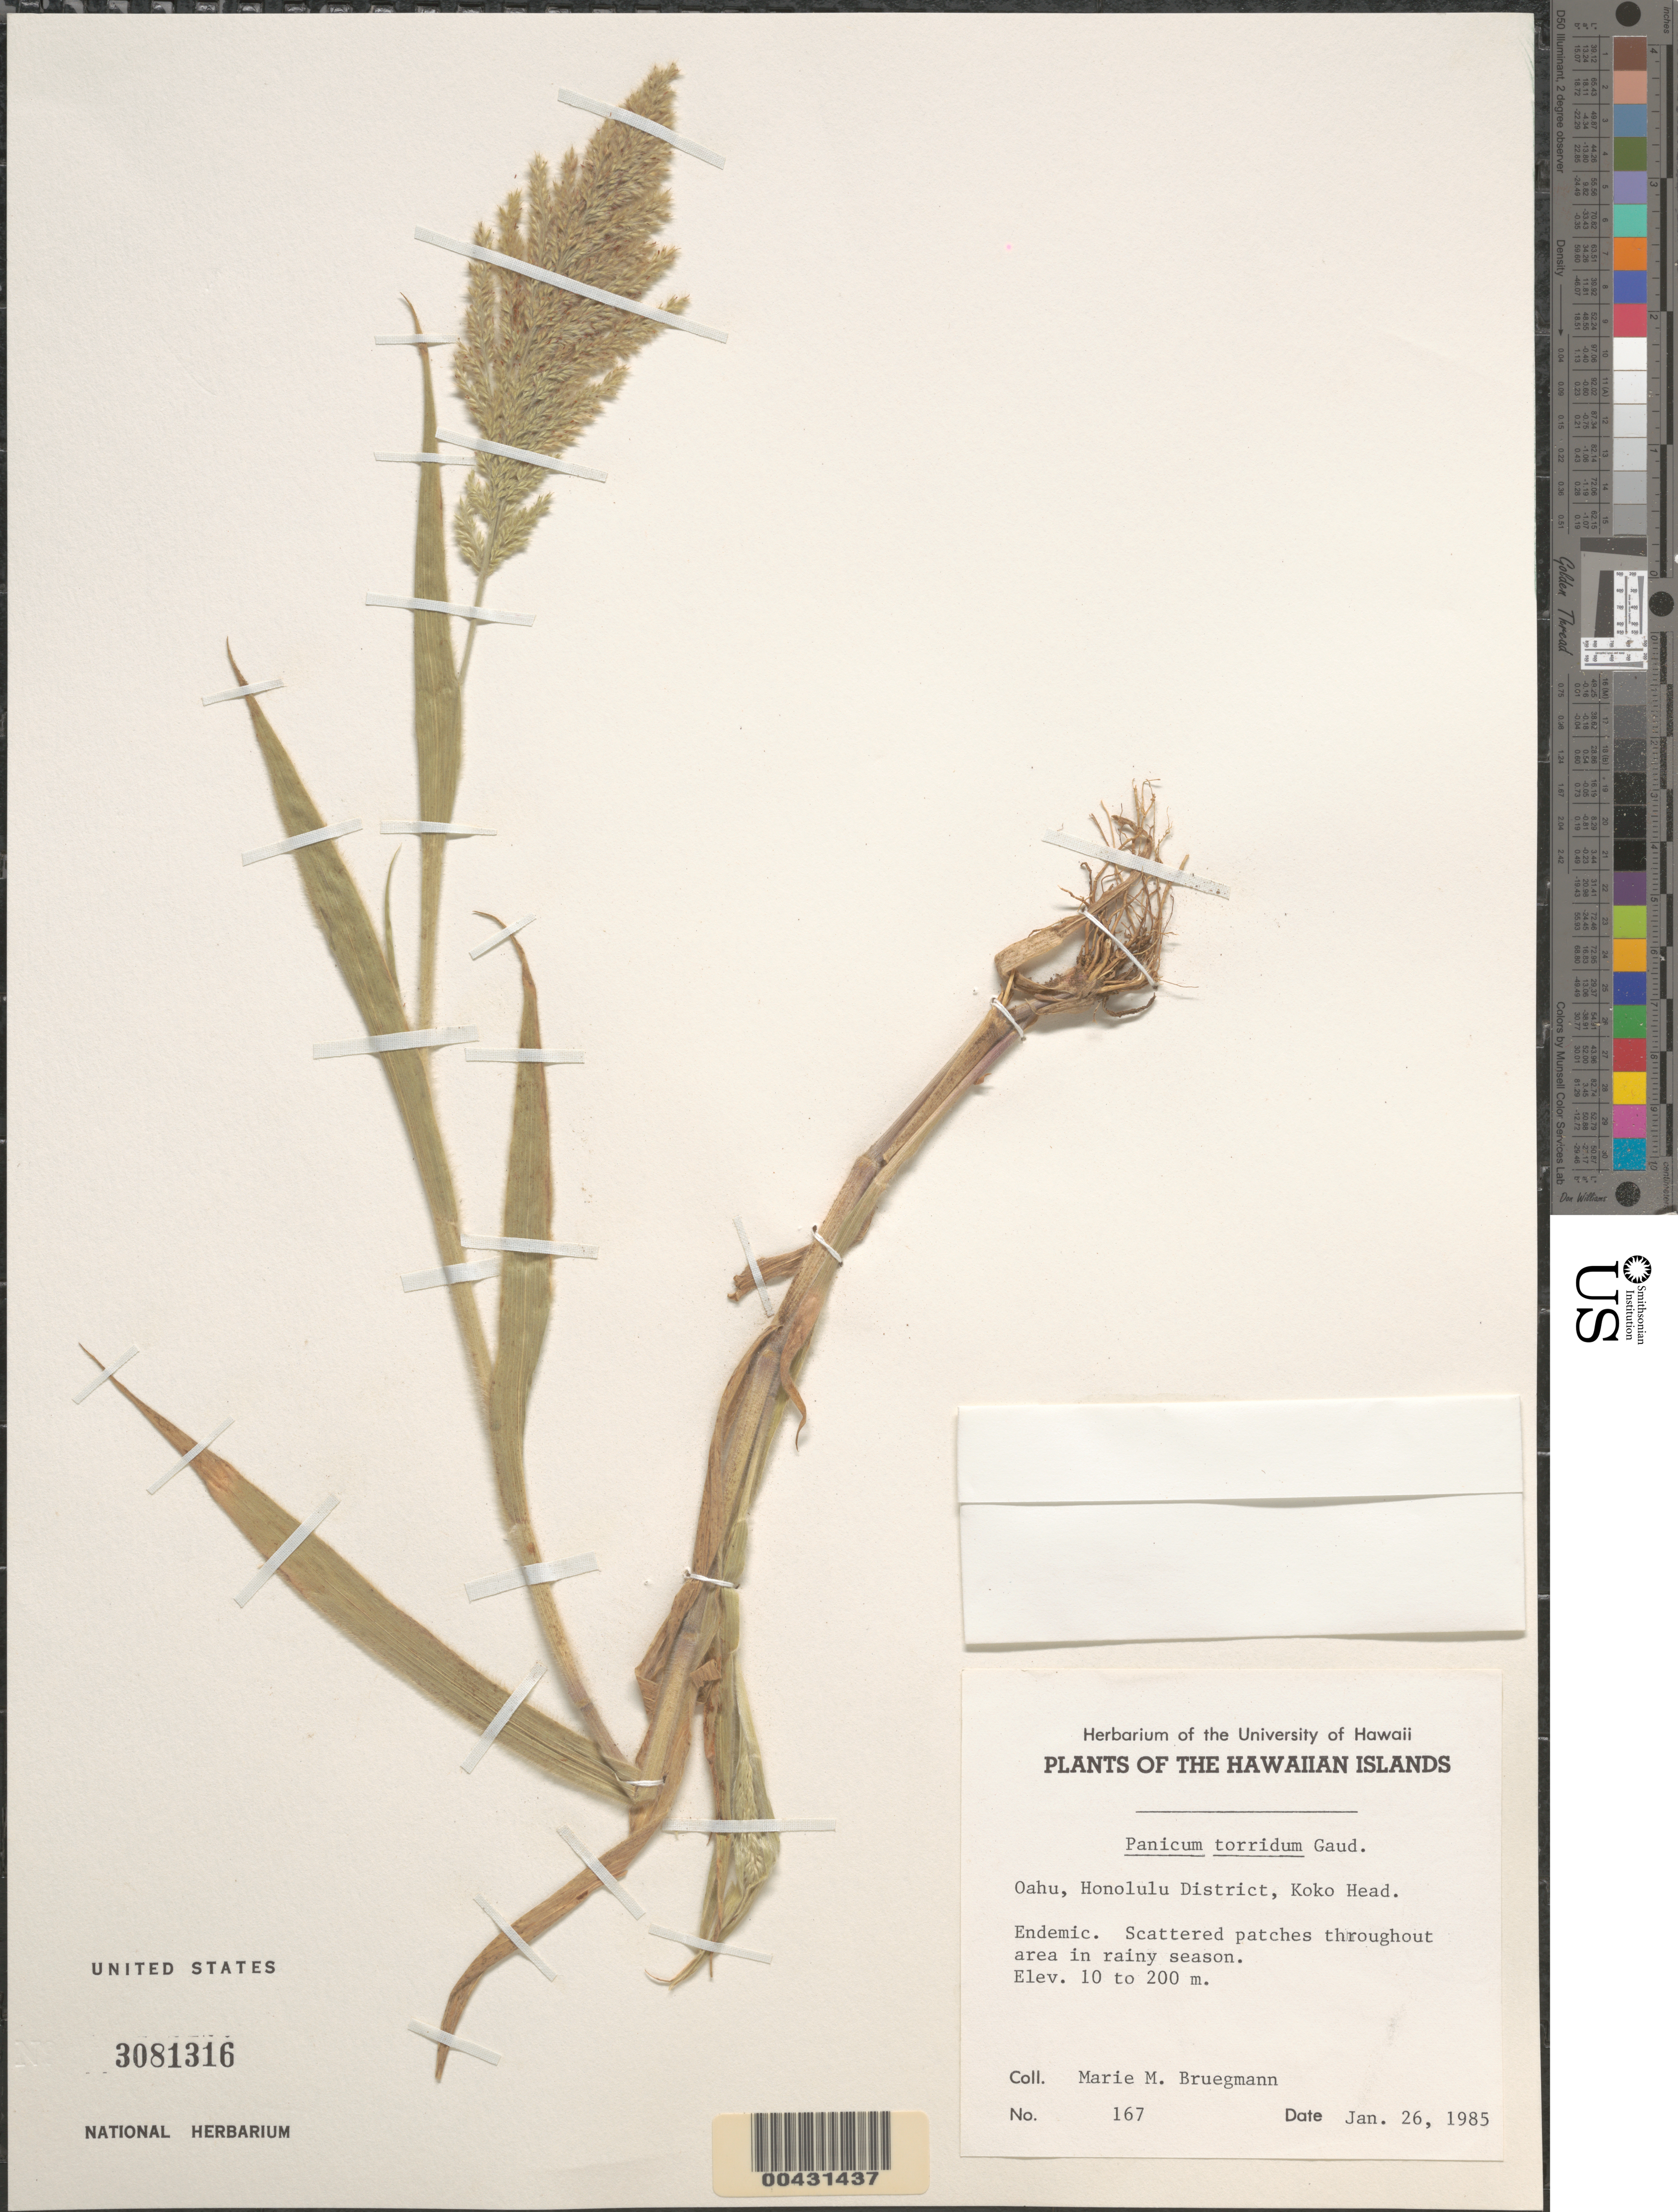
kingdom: Plantae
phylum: Tracheophyta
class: Liliopsida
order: Poales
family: Poaceae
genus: Panicum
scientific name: Panicum torridum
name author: Gaudich.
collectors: M. Bruegmann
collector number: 167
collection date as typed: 26 Jan 1985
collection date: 1985-01-26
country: United States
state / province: Hawaii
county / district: Honolulu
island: Oahu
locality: Honolulu District, Koko Head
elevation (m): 10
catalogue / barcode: US 3081316